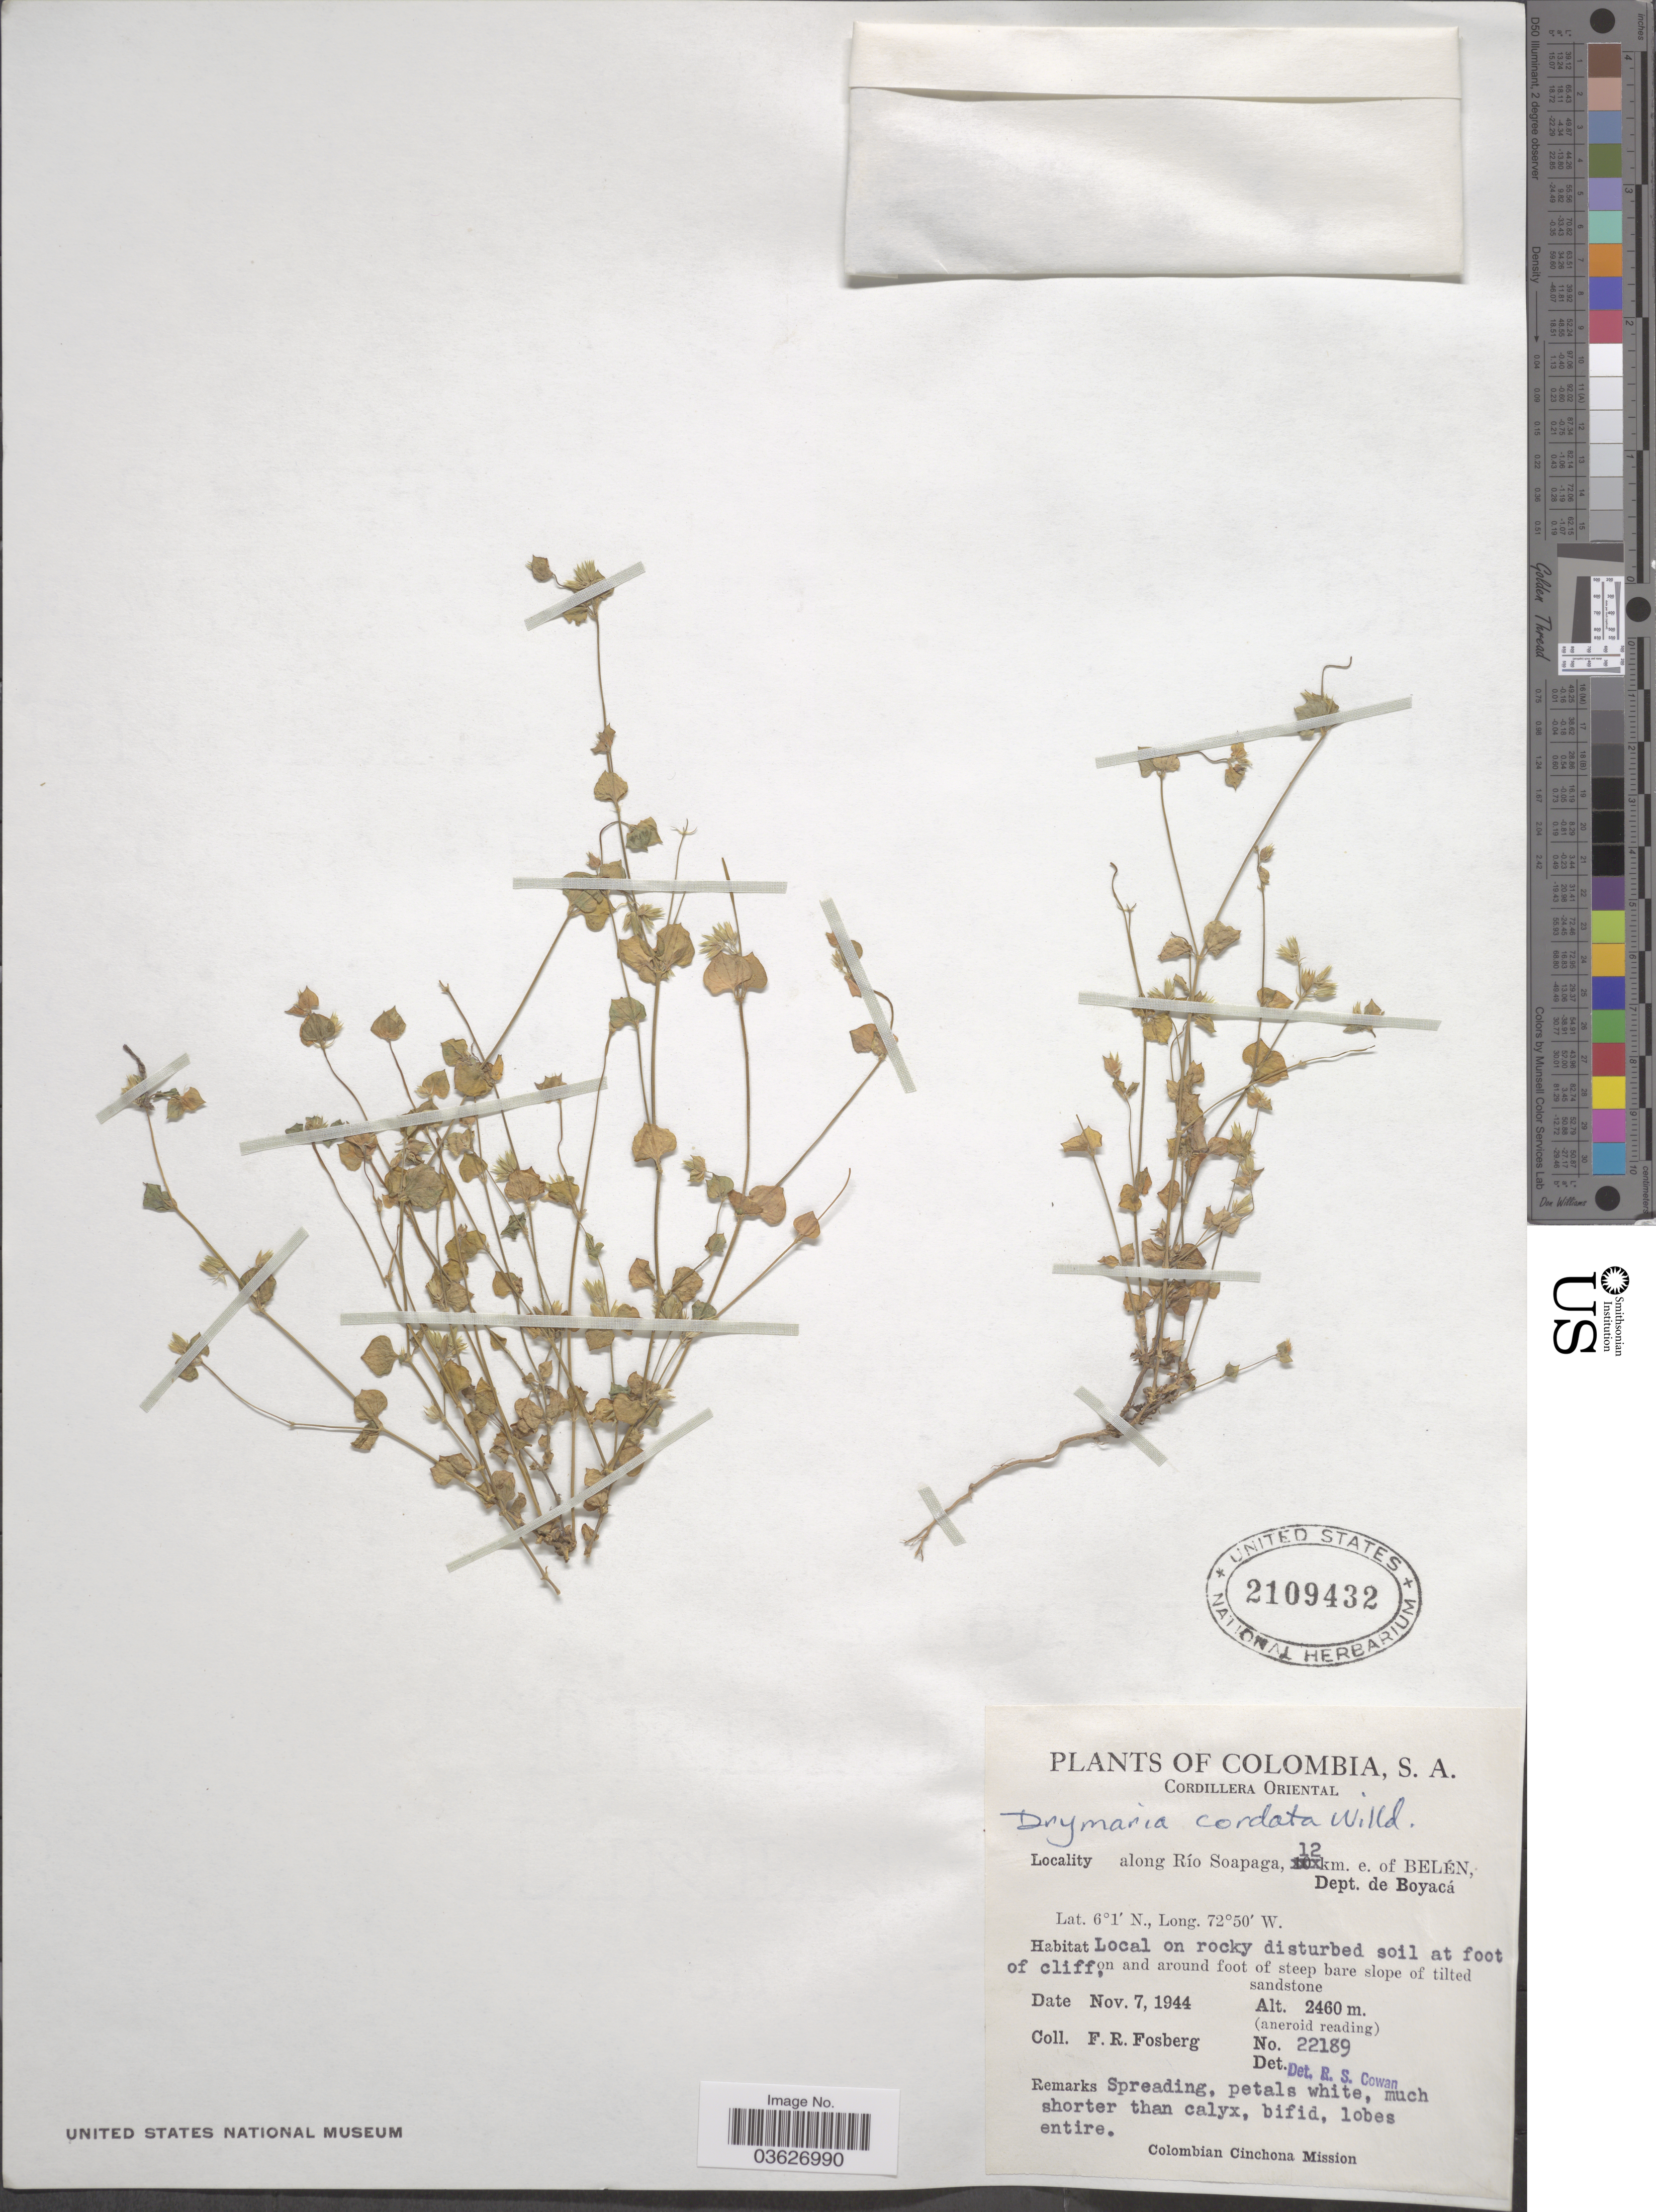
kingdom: Plantae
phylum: Tracheophyta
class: Magnoliopsida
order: Caryophyllales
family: Caryophyllaceae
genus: Drymaria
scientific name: Drymaria cordata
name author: (L.) Willd. ex Schult.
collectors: F. R. Fosberg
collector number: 22189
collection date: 1944-11-07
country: Colombia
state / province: Boyacá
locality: Cordillera Oriental. Along Río Soapaga, 12 km. E. of Belén, Dept. de Boyacá.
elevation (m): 2460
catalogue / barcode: US 2109432